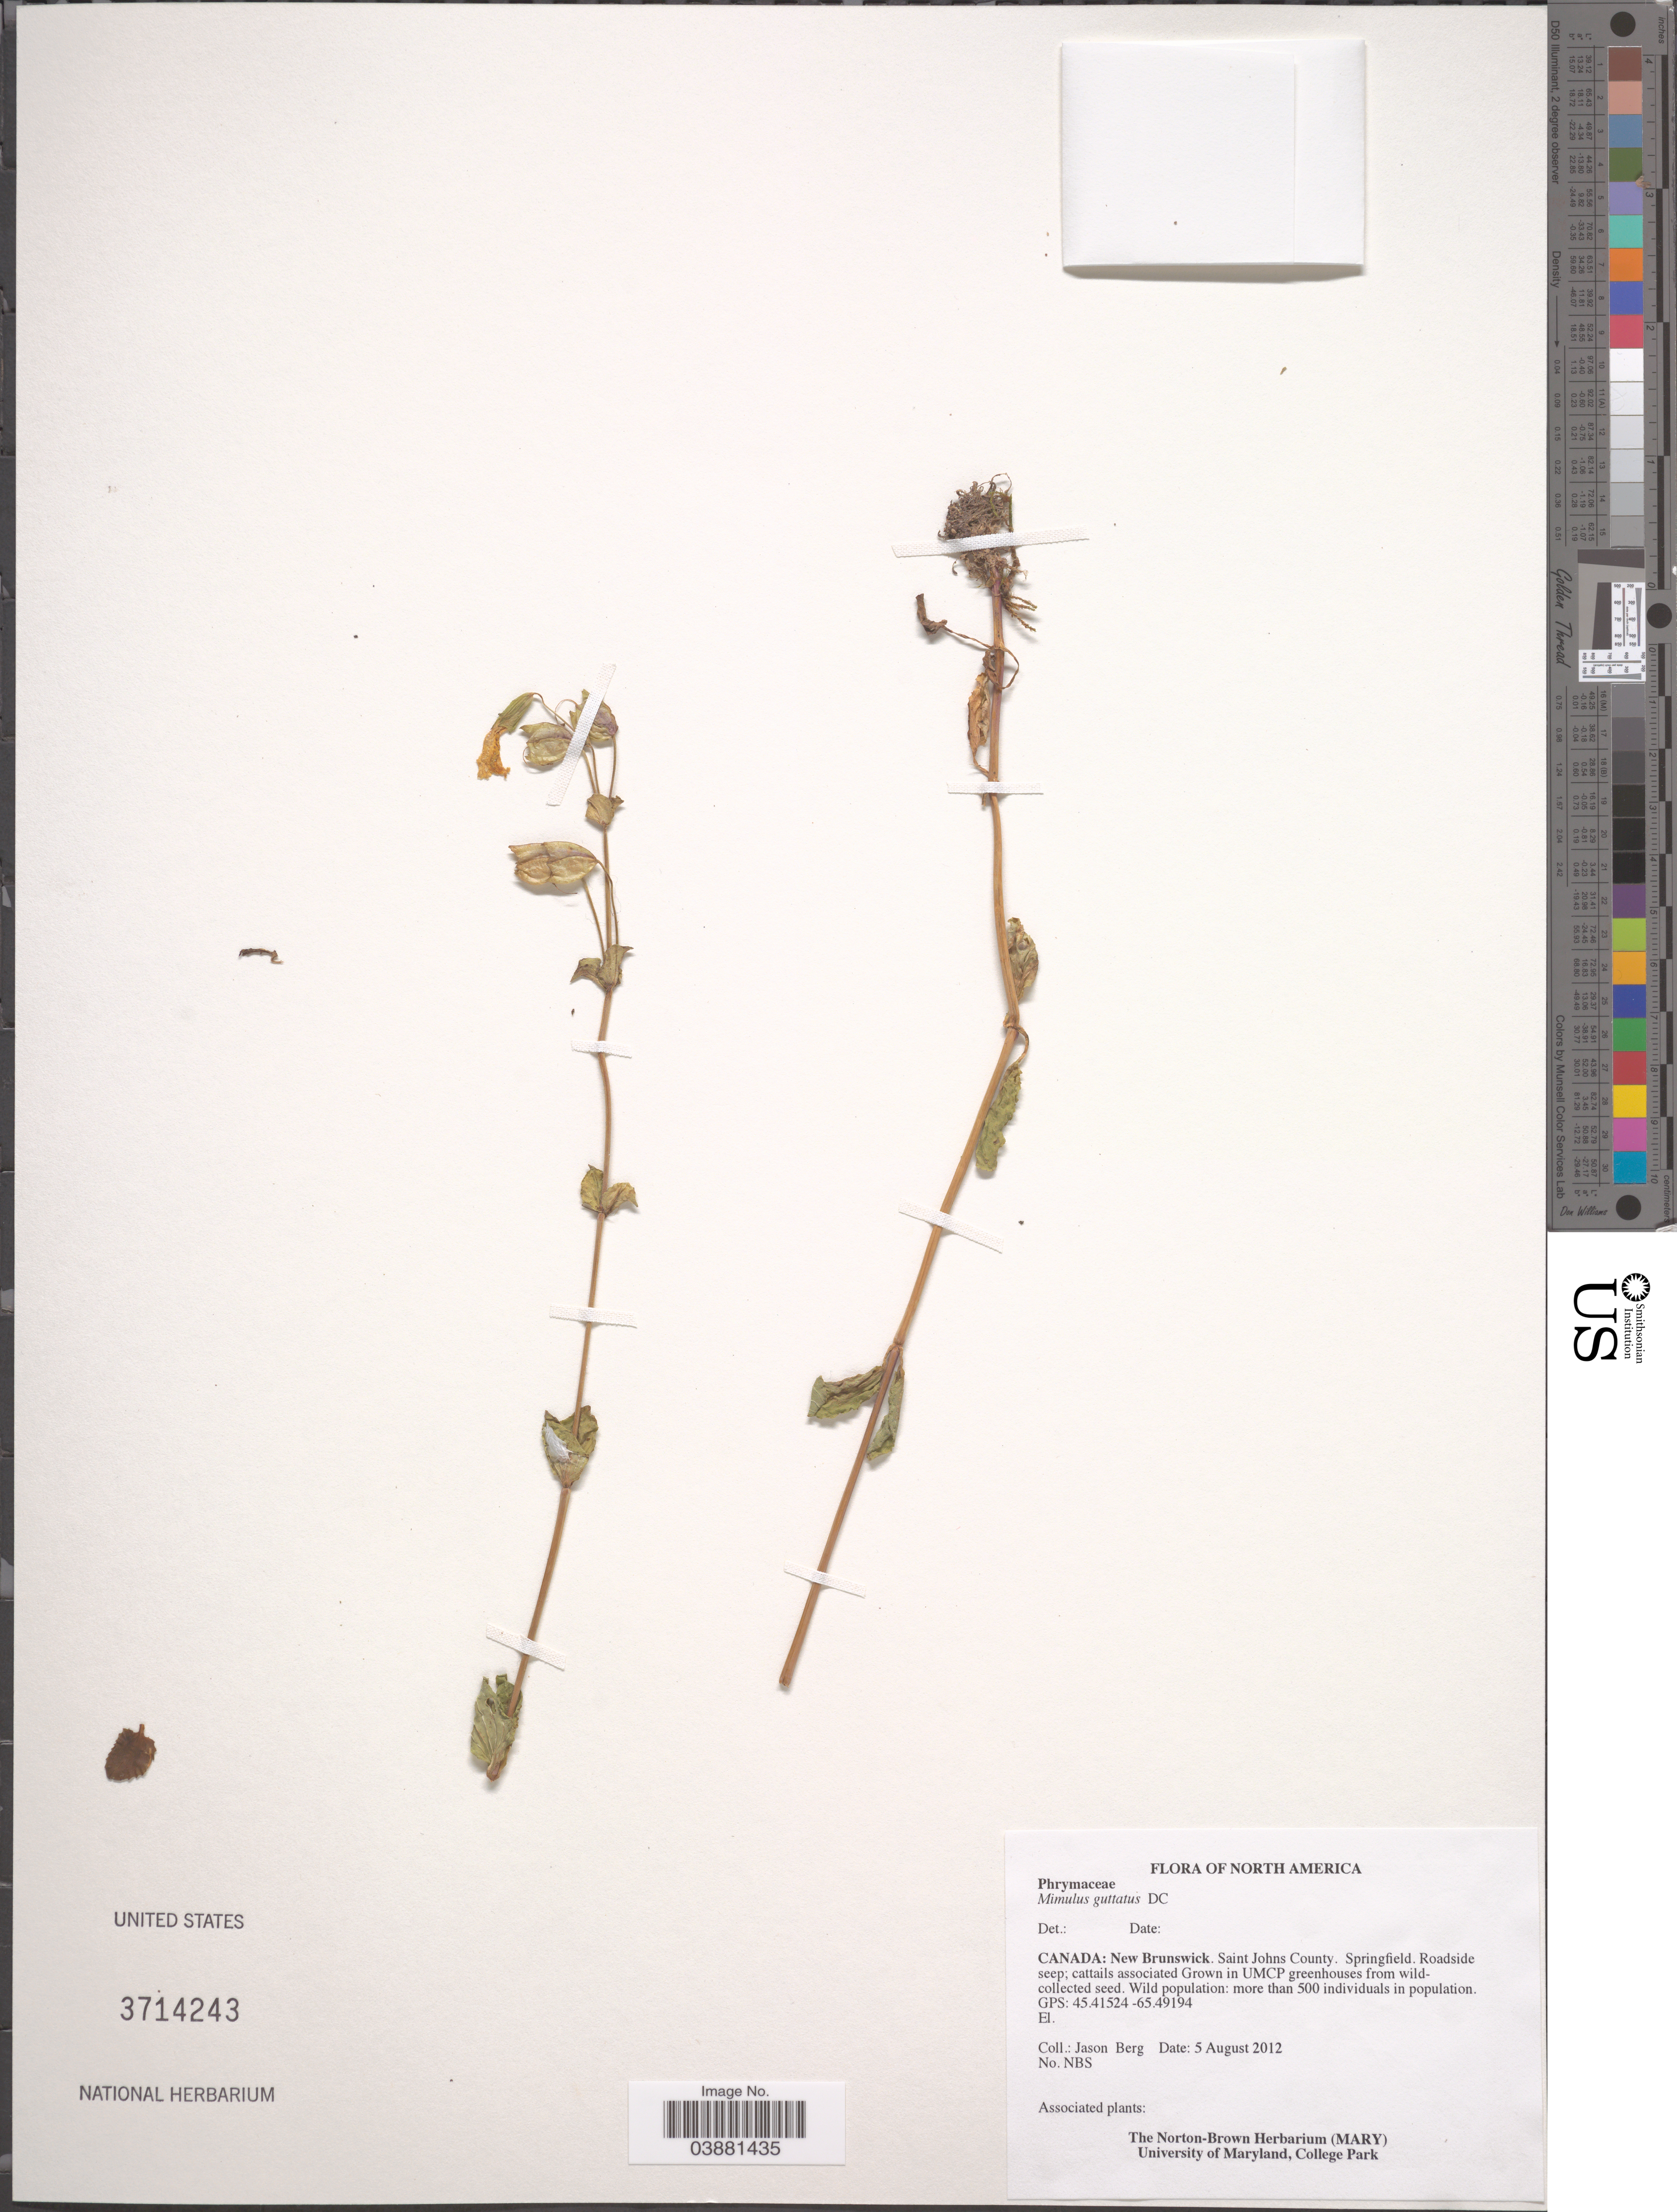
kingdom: Plantae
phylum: Tracheophyta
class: Magnoliopsida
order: Lamiales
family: Phrymaceae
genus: Mimulus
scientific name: Mimulus guttatus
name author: DC.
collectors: J. Berg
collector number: NBS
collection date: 2012-08-05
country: Canada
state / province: New Brunswick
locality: Saint Johns County. Springfield. Roadside seep. GPS: 45.41524 -65.49194.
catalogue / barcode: US 3714243